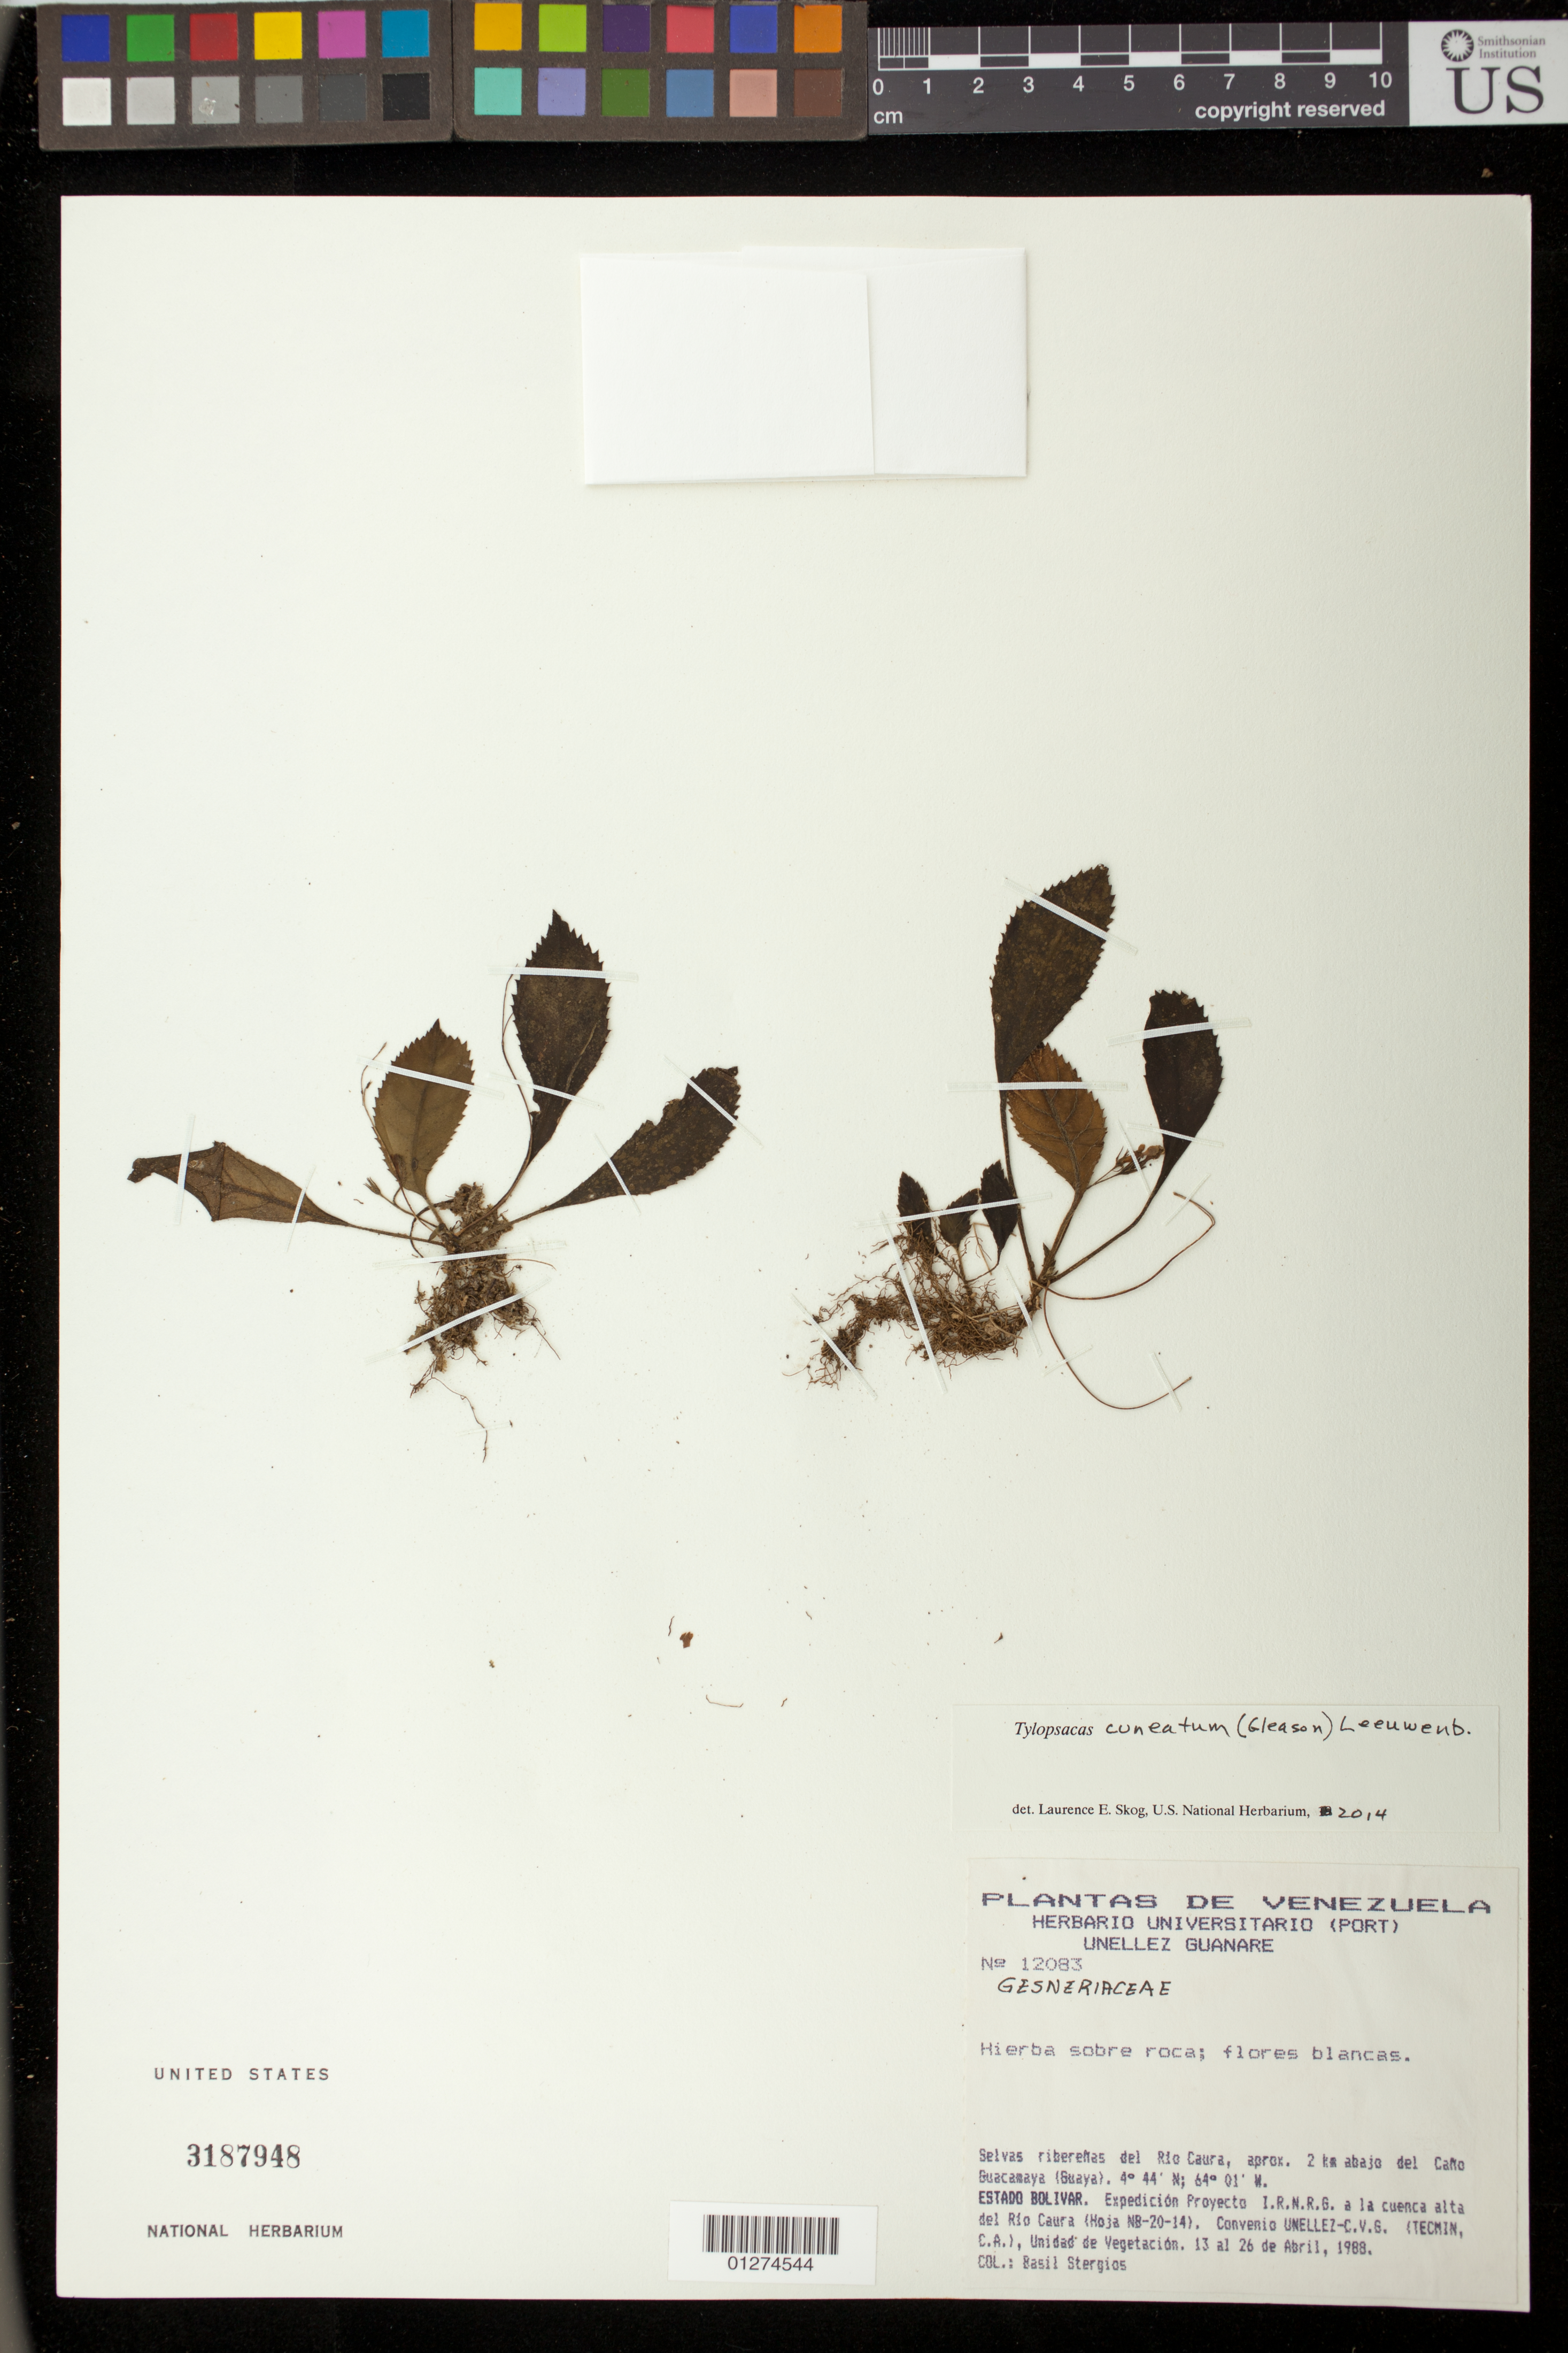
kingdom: Plantae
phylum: Tracheophyta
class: Magnoliopsida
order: Lamiales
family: Gesneriaceae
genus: Tylopsacas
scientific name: Tylopsacas cuneatum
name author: (Gleason) Leeuwenb.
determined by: Skog, Laurence E.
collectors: B. G. Stergios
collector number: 12083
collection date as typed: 13-26 Apr 1988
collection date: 1988-04-13/1988-04-26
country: Venezuela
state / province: Bolívar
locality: Rio Caura, aprox. 2 km abajo del Cano Guacamaya (Guaya)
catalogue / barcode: US 3187948